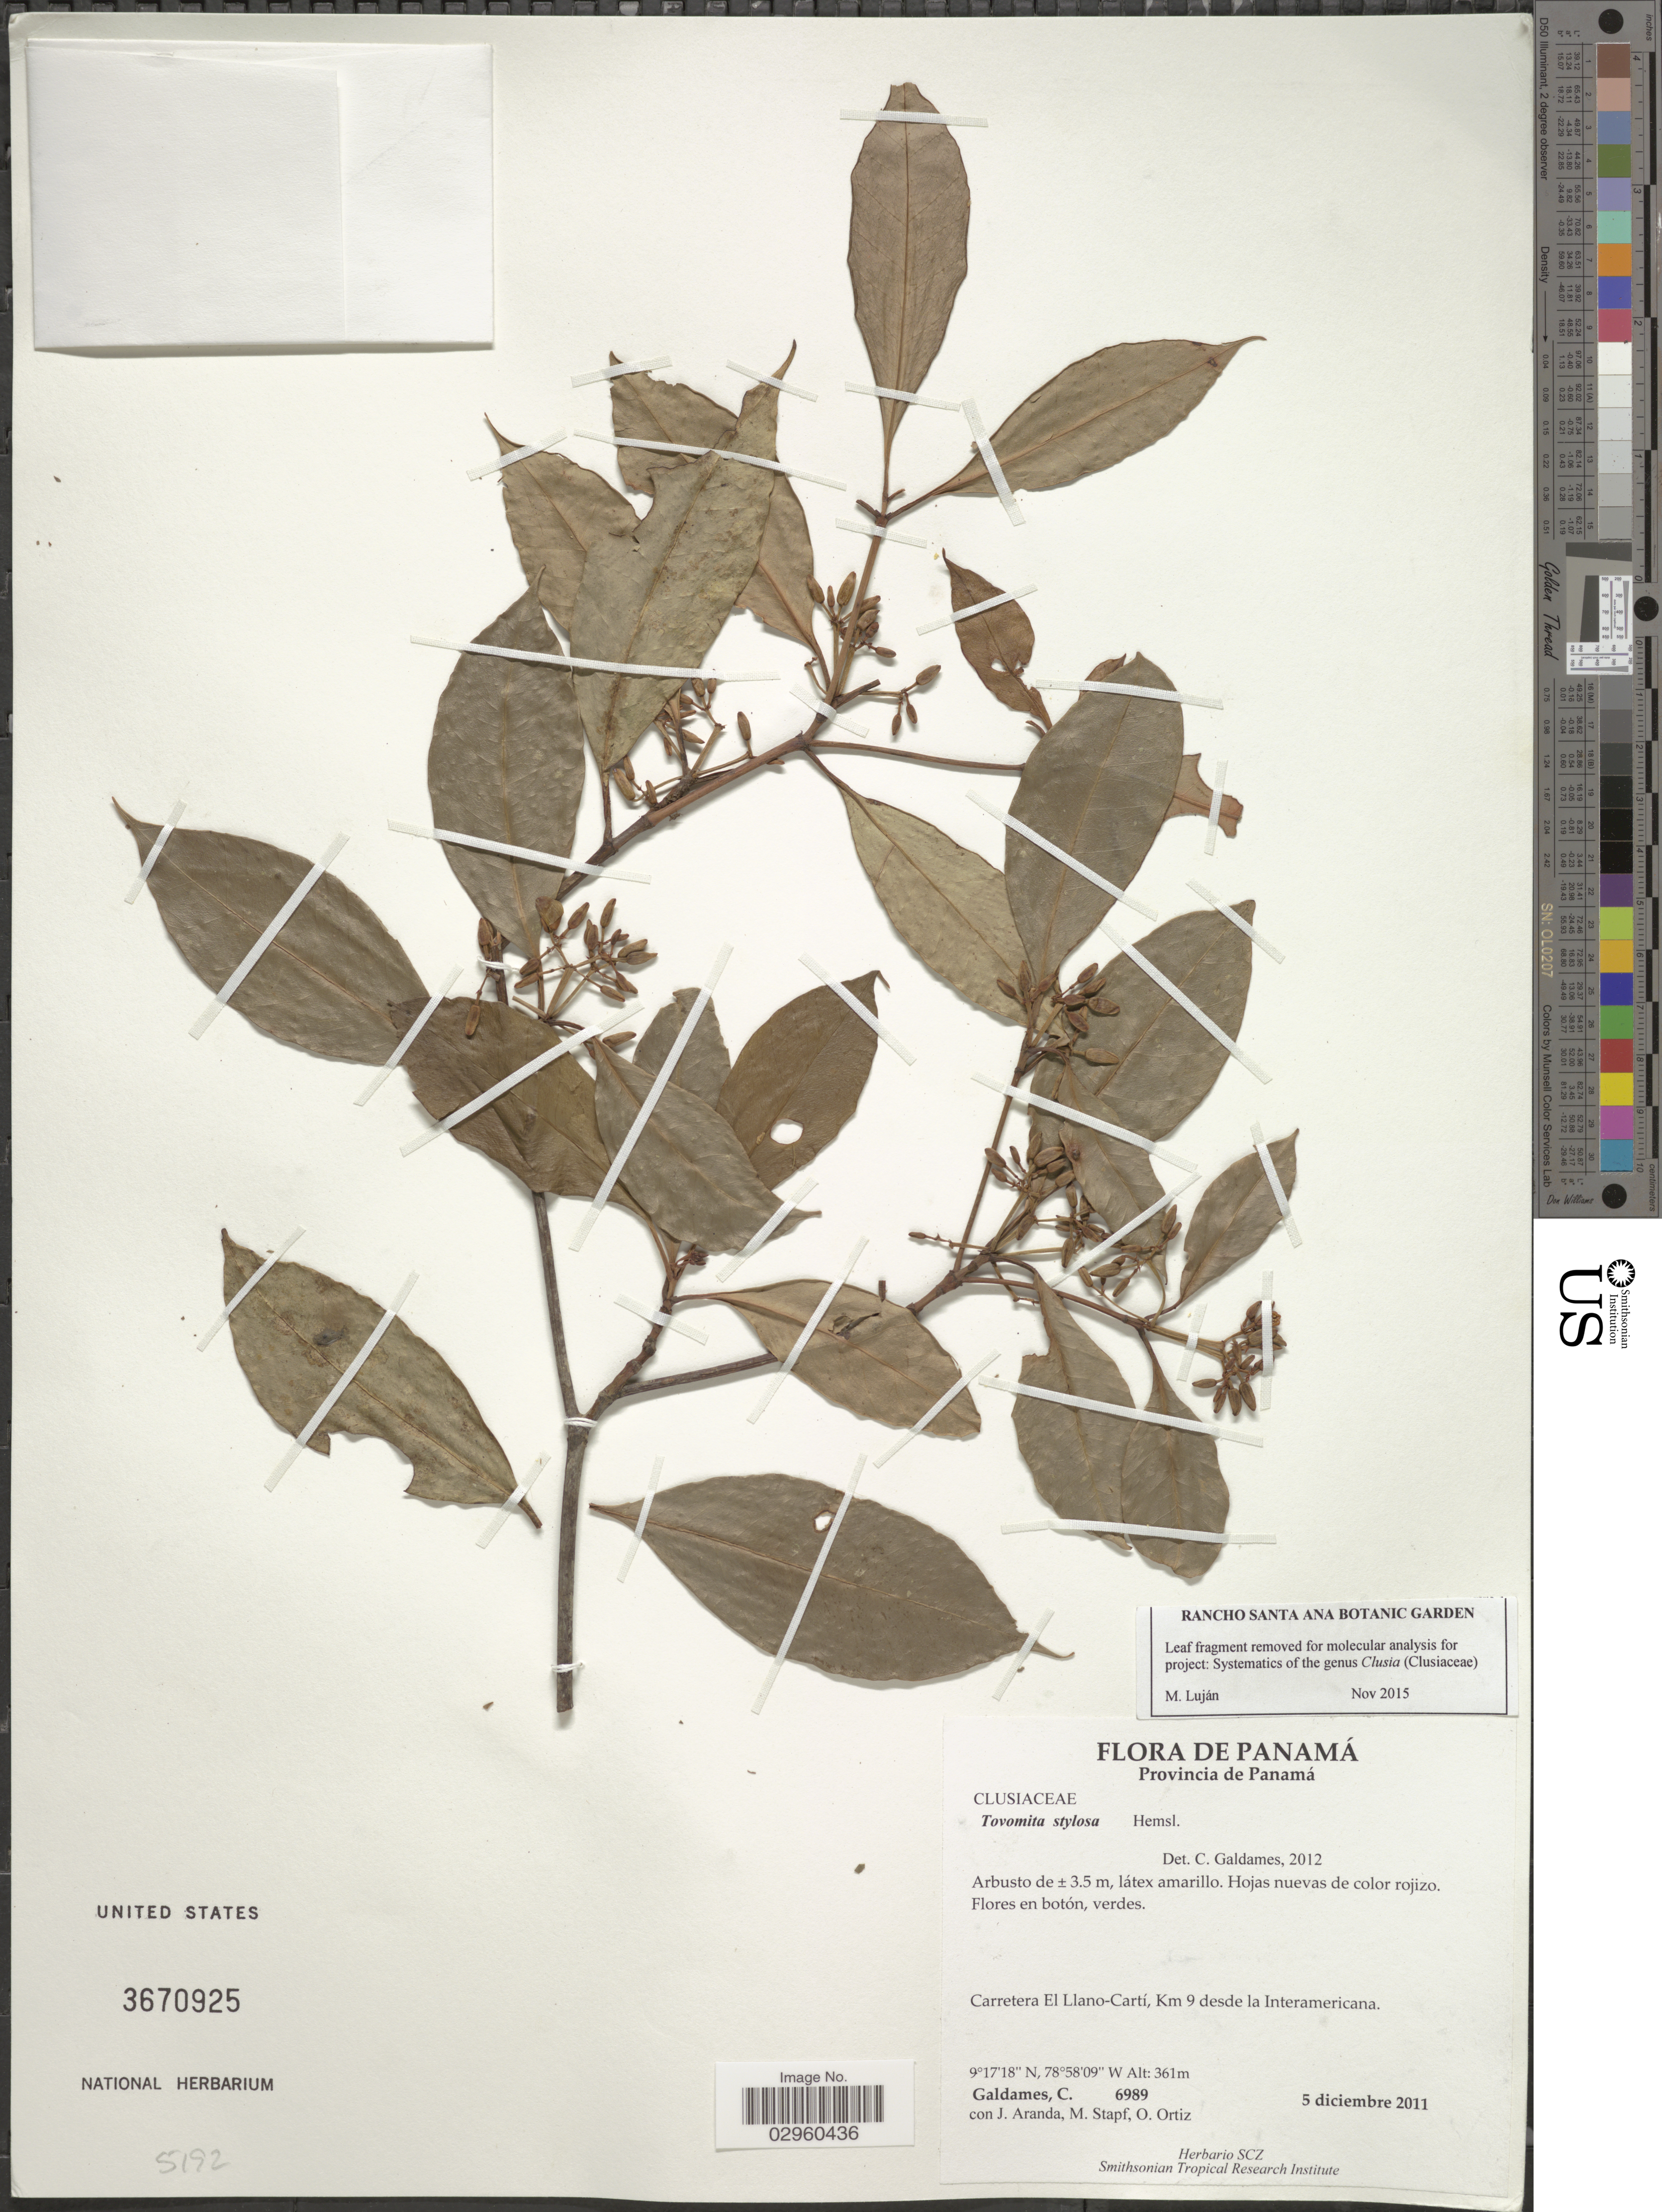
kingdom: Plantae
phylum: Tracheophyta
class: Magnoliopsida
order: Malpighiales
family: Clusiaceae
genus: Tovomita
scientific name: Tovomita stylosa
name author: Hemsl.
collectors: C. Galdames, J. Aranda, M. Stapf & O. O. Ortiz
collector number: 6989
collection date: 2011-12-05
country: Panama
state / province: Panamá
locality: Provincia de Panamá. Carretera El Llano-Cartí, Km 9 desde la Interamericana.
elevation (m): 361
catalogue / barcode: US 3670925